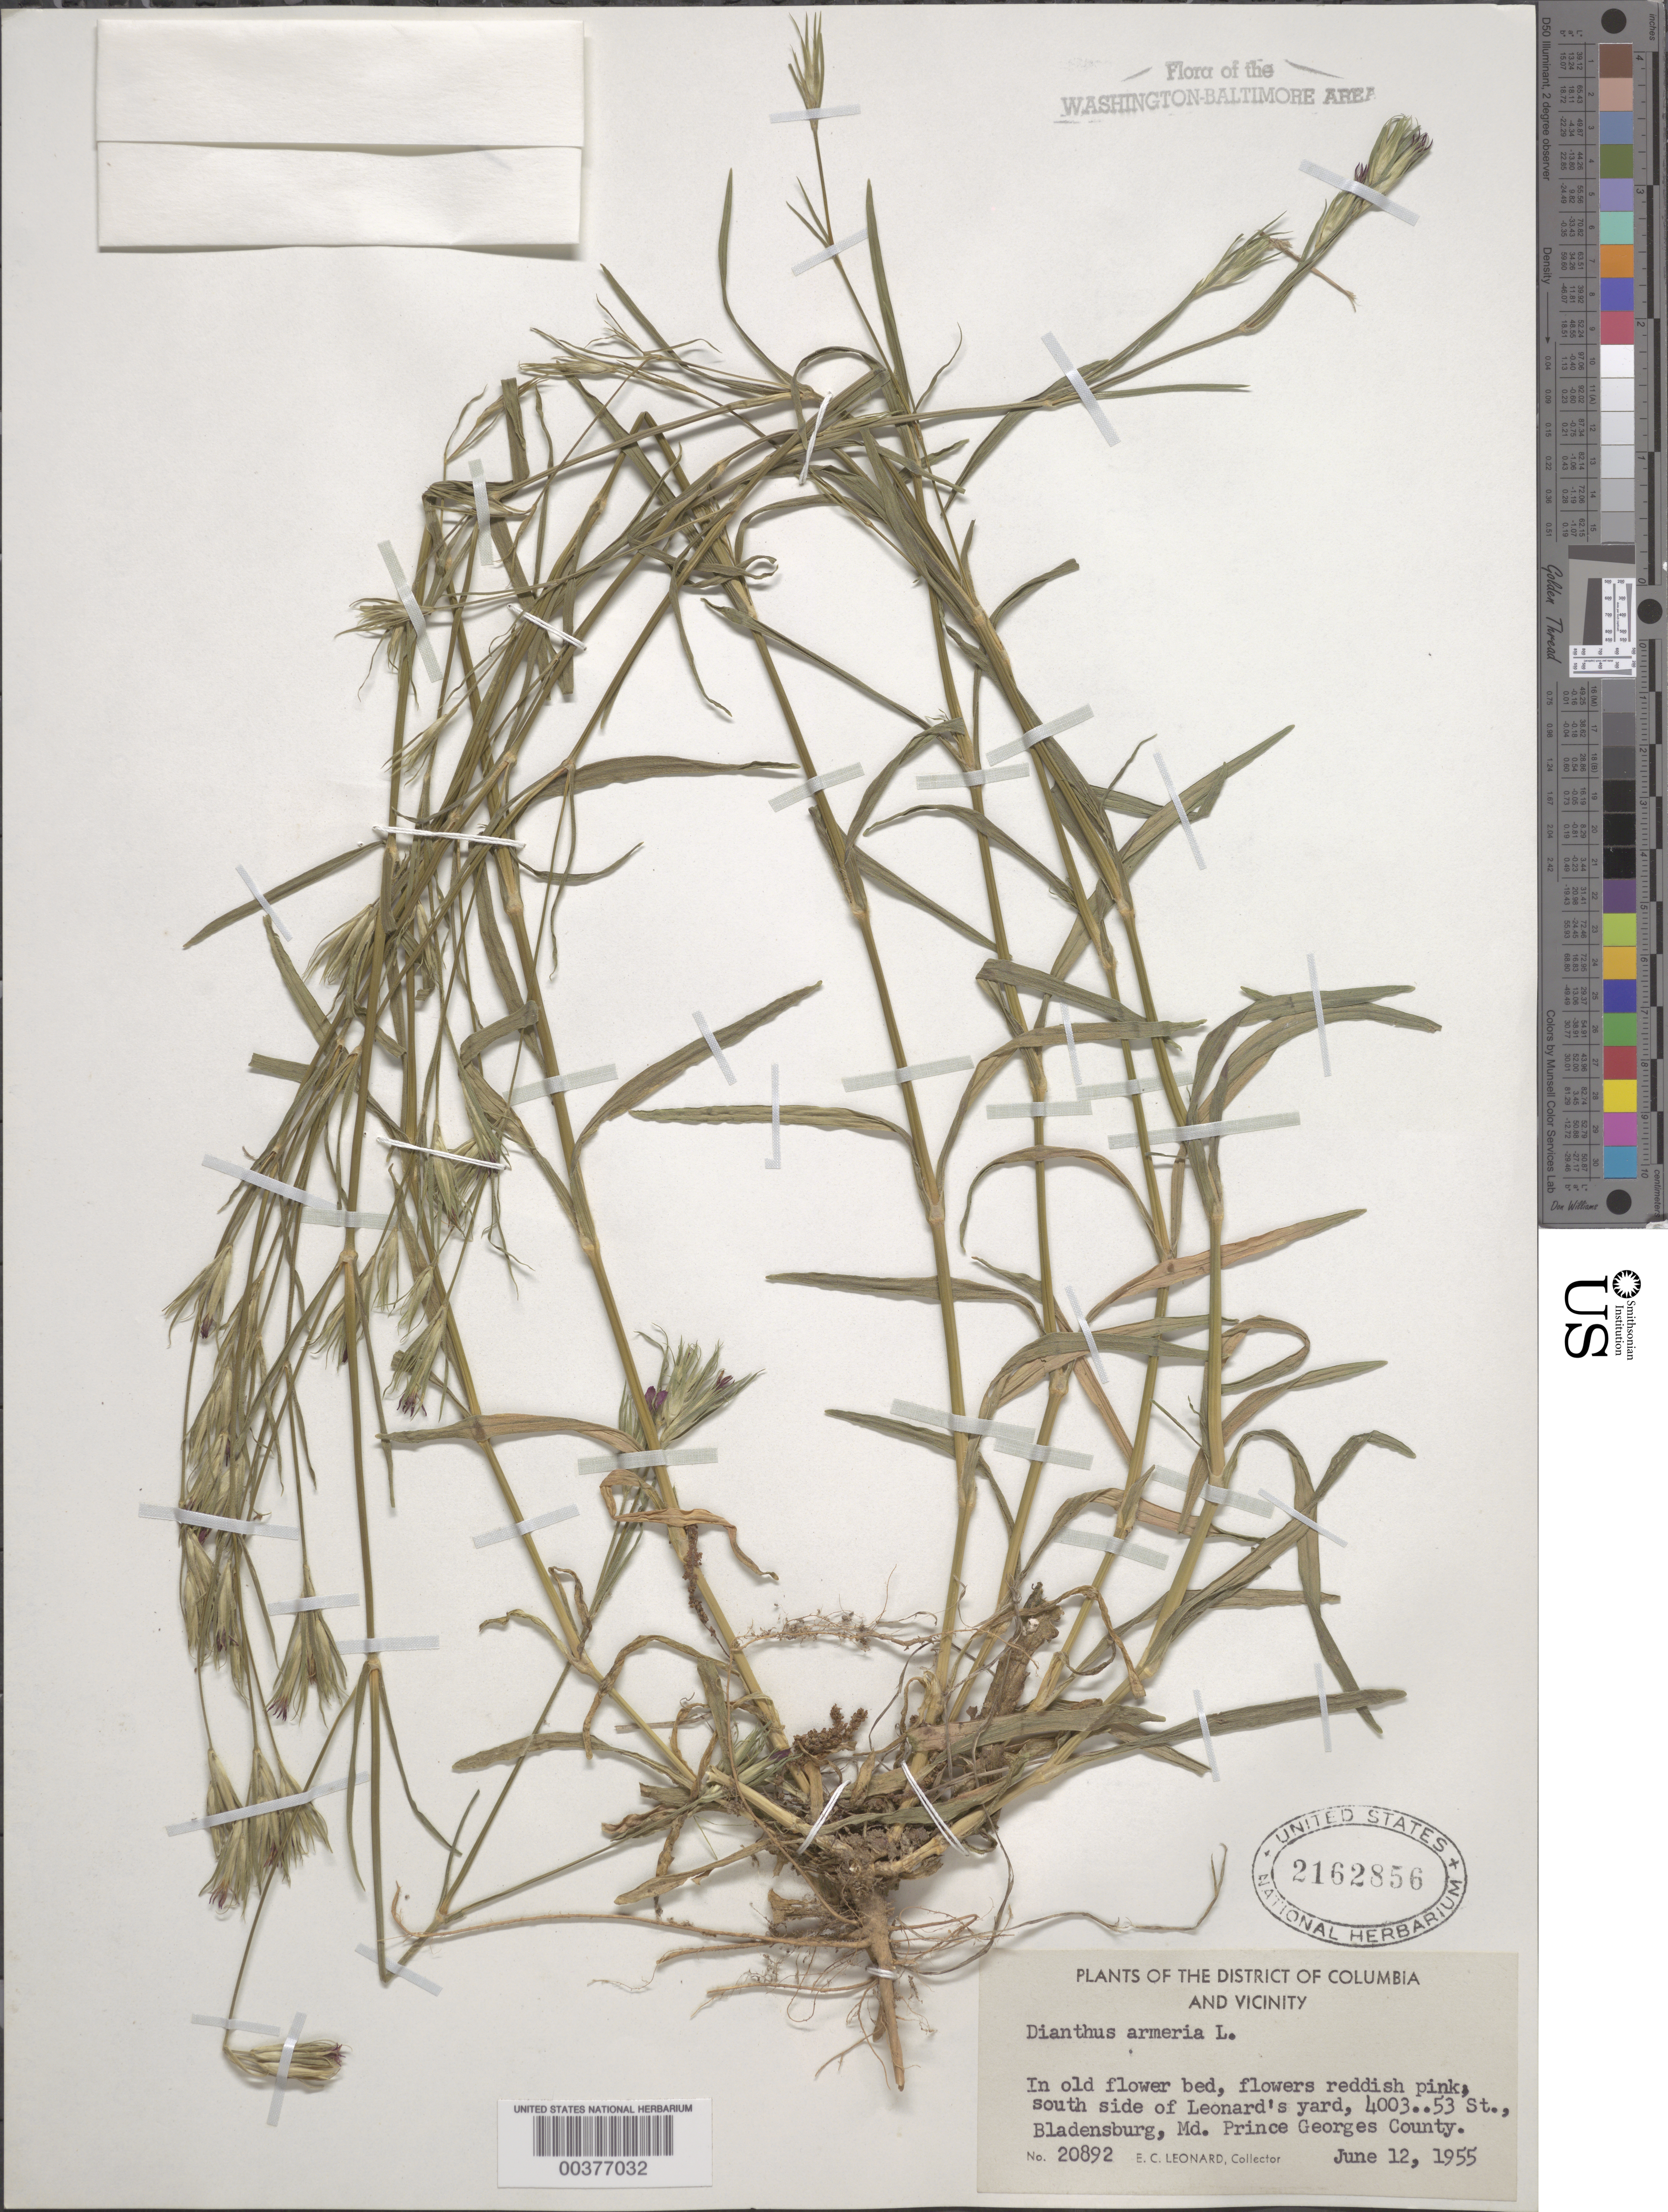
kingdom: Plantae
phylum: Tracheophyta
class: Magnoliopsida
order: Caryophyllales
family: Caryophyllaceae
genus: Dianthus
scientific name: Dianthus armeria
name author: L.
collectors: E. C. Leonard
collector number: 20892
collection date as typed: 12 Jun 1955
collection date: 1955-06-12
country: United States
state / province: Maryland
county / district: Prince George's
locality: Bladensburg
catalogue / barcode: US 2162856